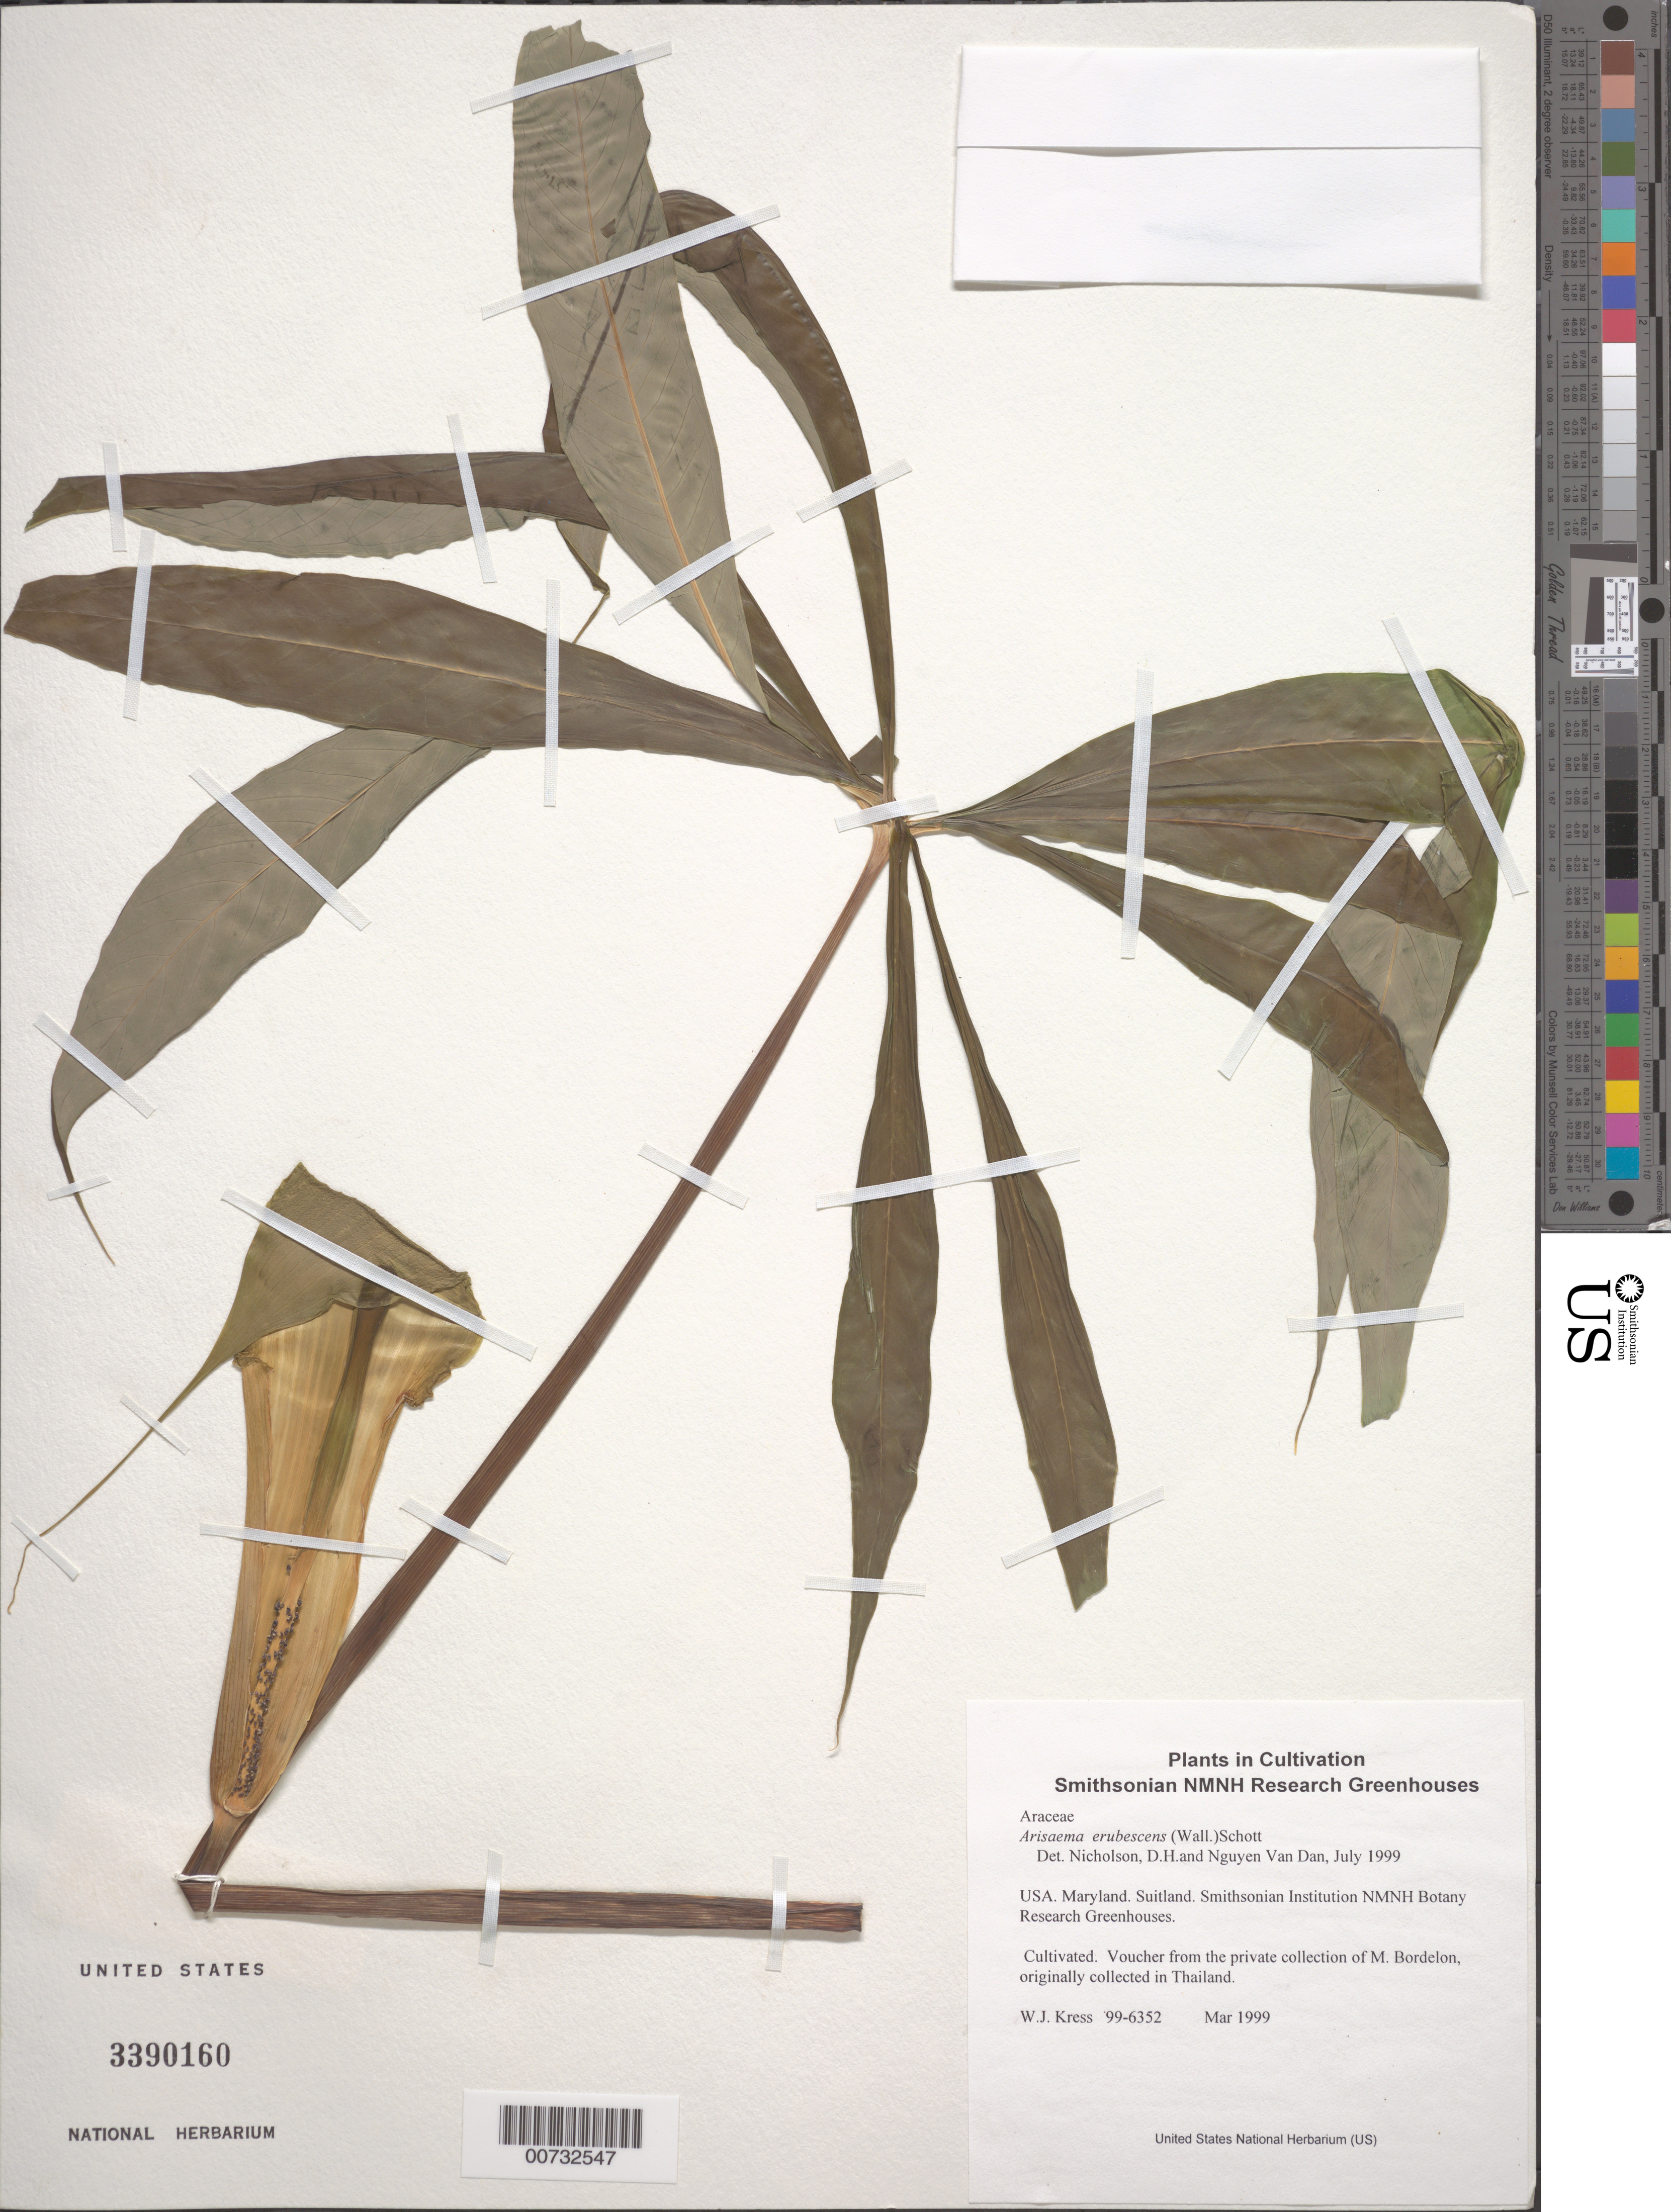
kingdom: Plantae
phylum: Tracheophyta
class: Liliopsida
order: Alismatales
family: Araceae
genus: Arisaema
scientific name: Arisaema erubescens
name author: (Wall.) Schott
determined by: Nicolson, D. H.; Nguyen, V. D.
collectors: W. J. Kress & M. Bordelon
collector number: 99-6352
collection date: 1999-03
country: United States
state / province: Maryland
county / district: Prince George's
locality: NMNH Botany Research Greenhouses. Suitland.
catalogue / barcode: US 3390160